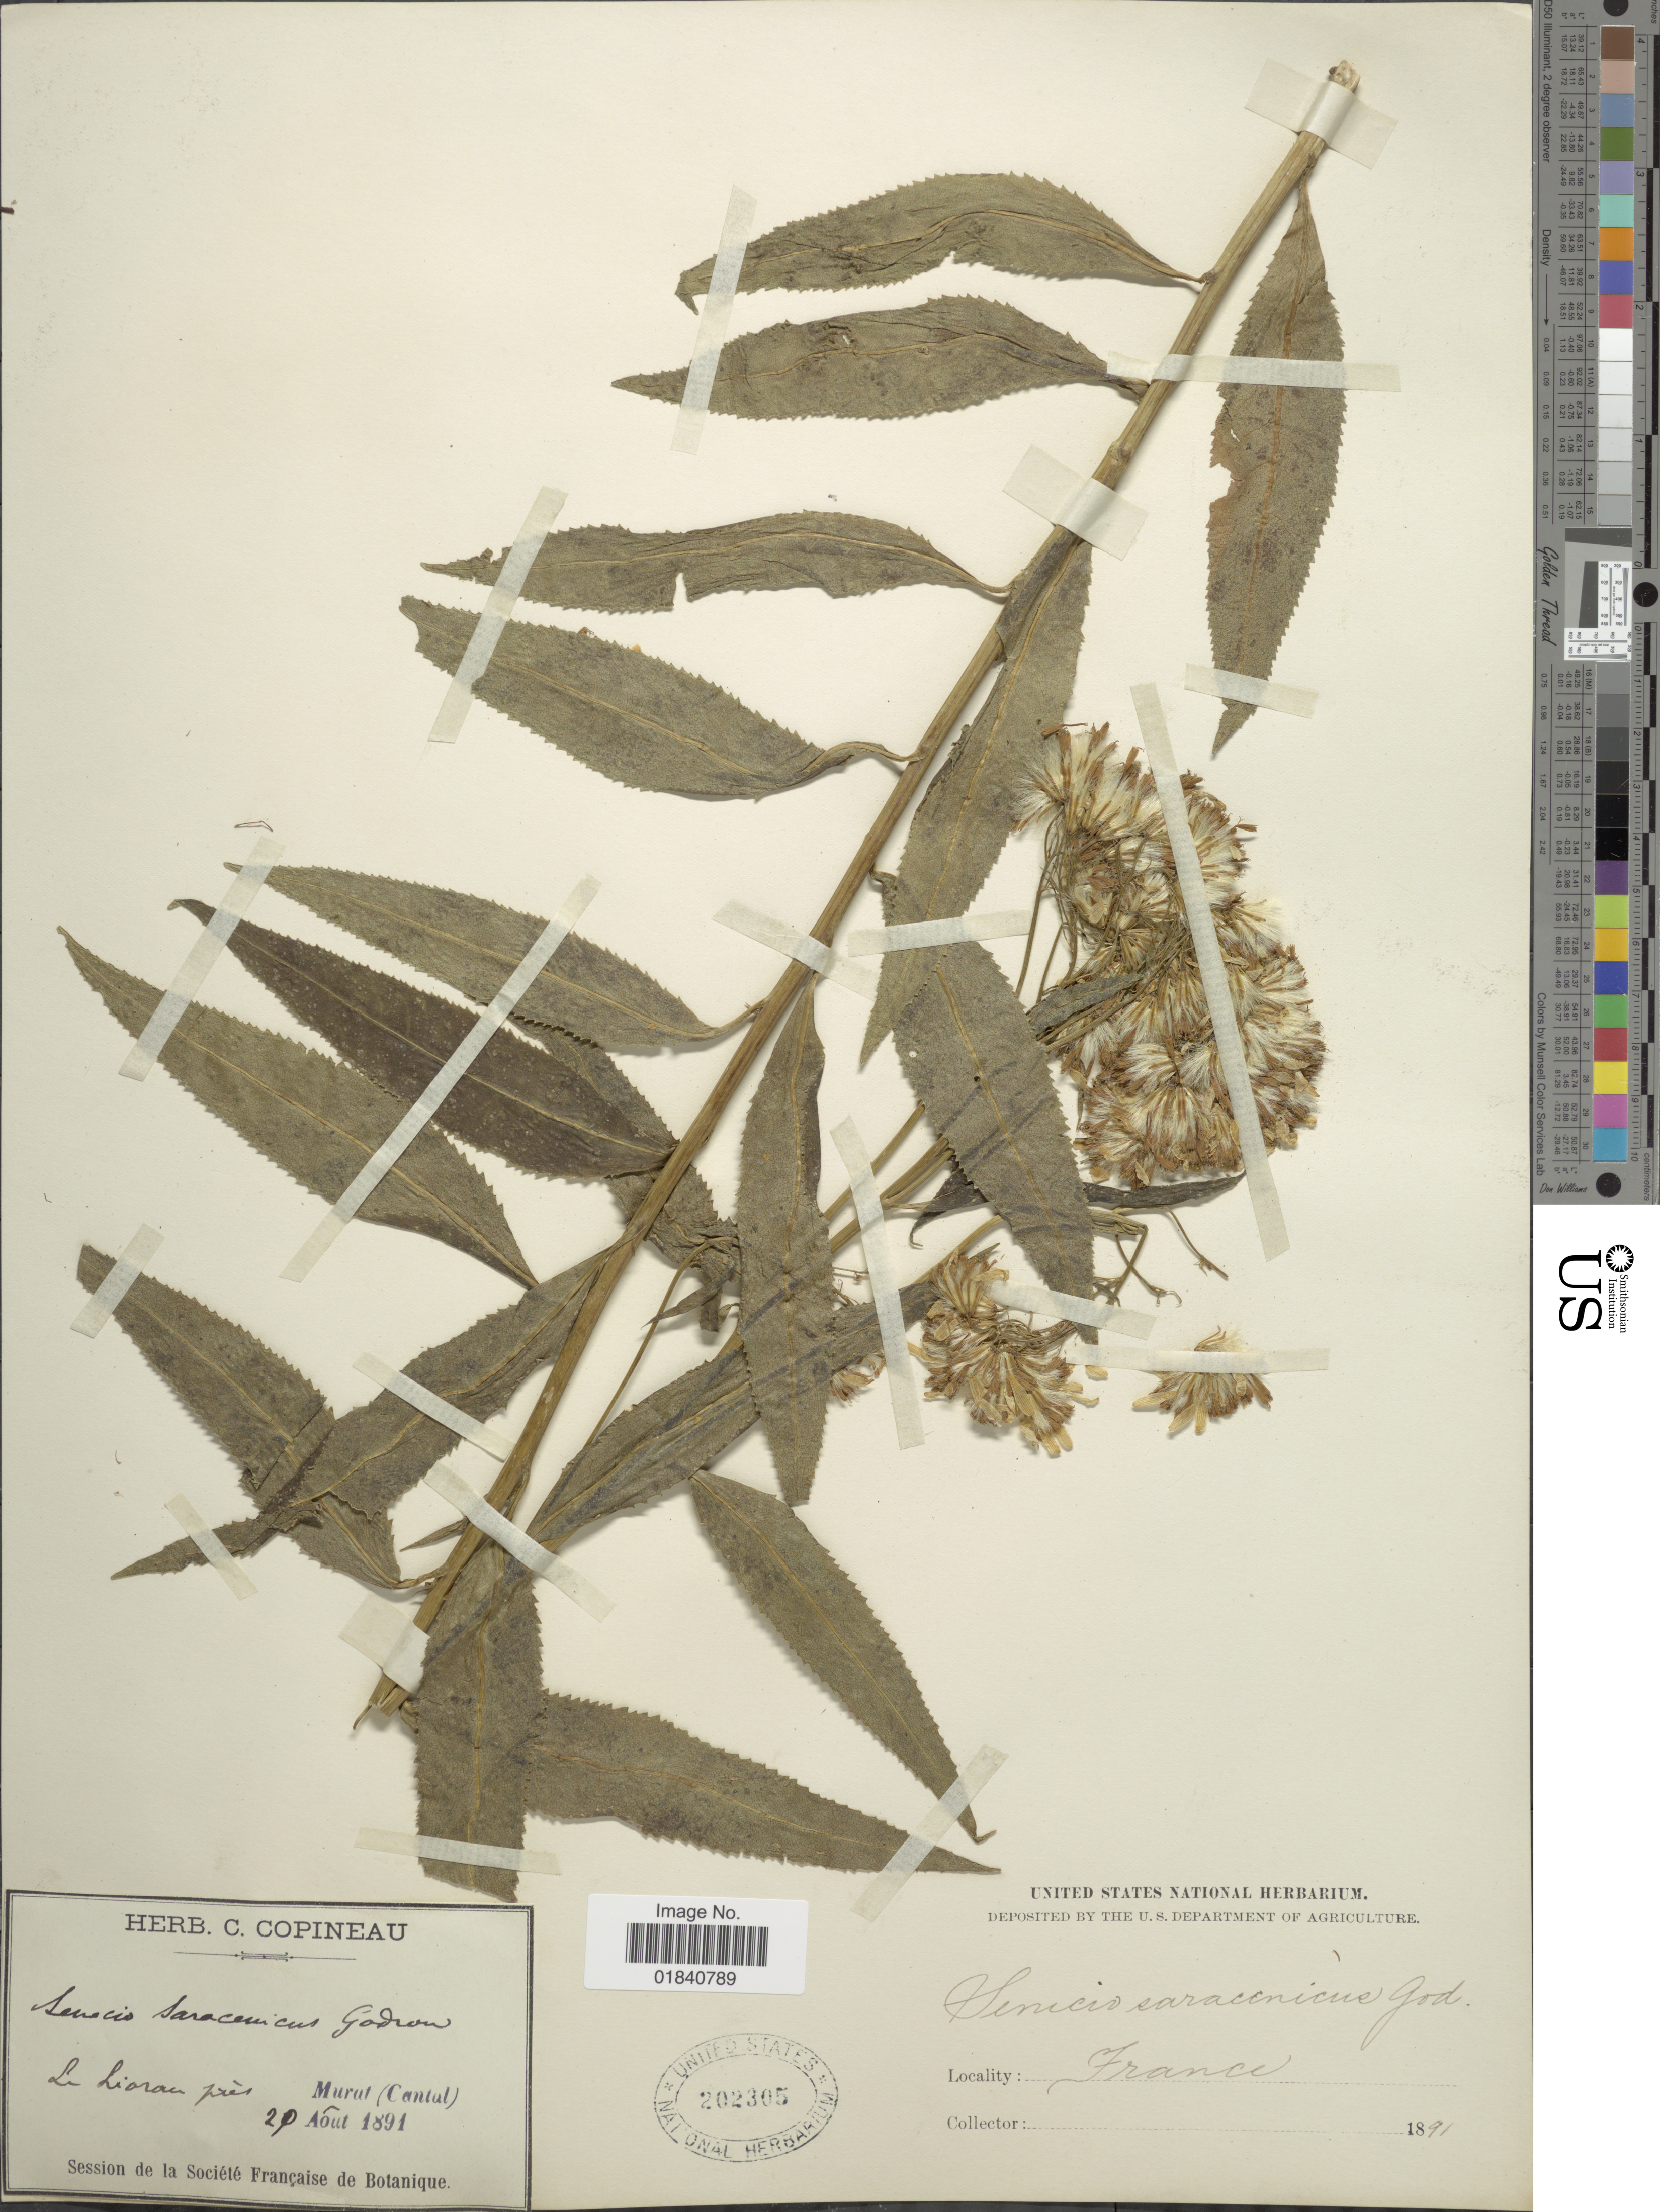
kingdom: Plantae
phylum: Tracheophyta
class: Magnoliopsida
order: Asterales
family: Asteraceae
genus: Senecio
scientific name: Senecio sarracenicus var. sarracenicus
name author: L.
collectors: ex herb. C. Copineau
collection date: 1891-08-20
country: France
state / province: Auvergne-Rhône-Alpes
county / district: Cantal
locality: Murat (Cantal)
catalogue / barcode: US 202305